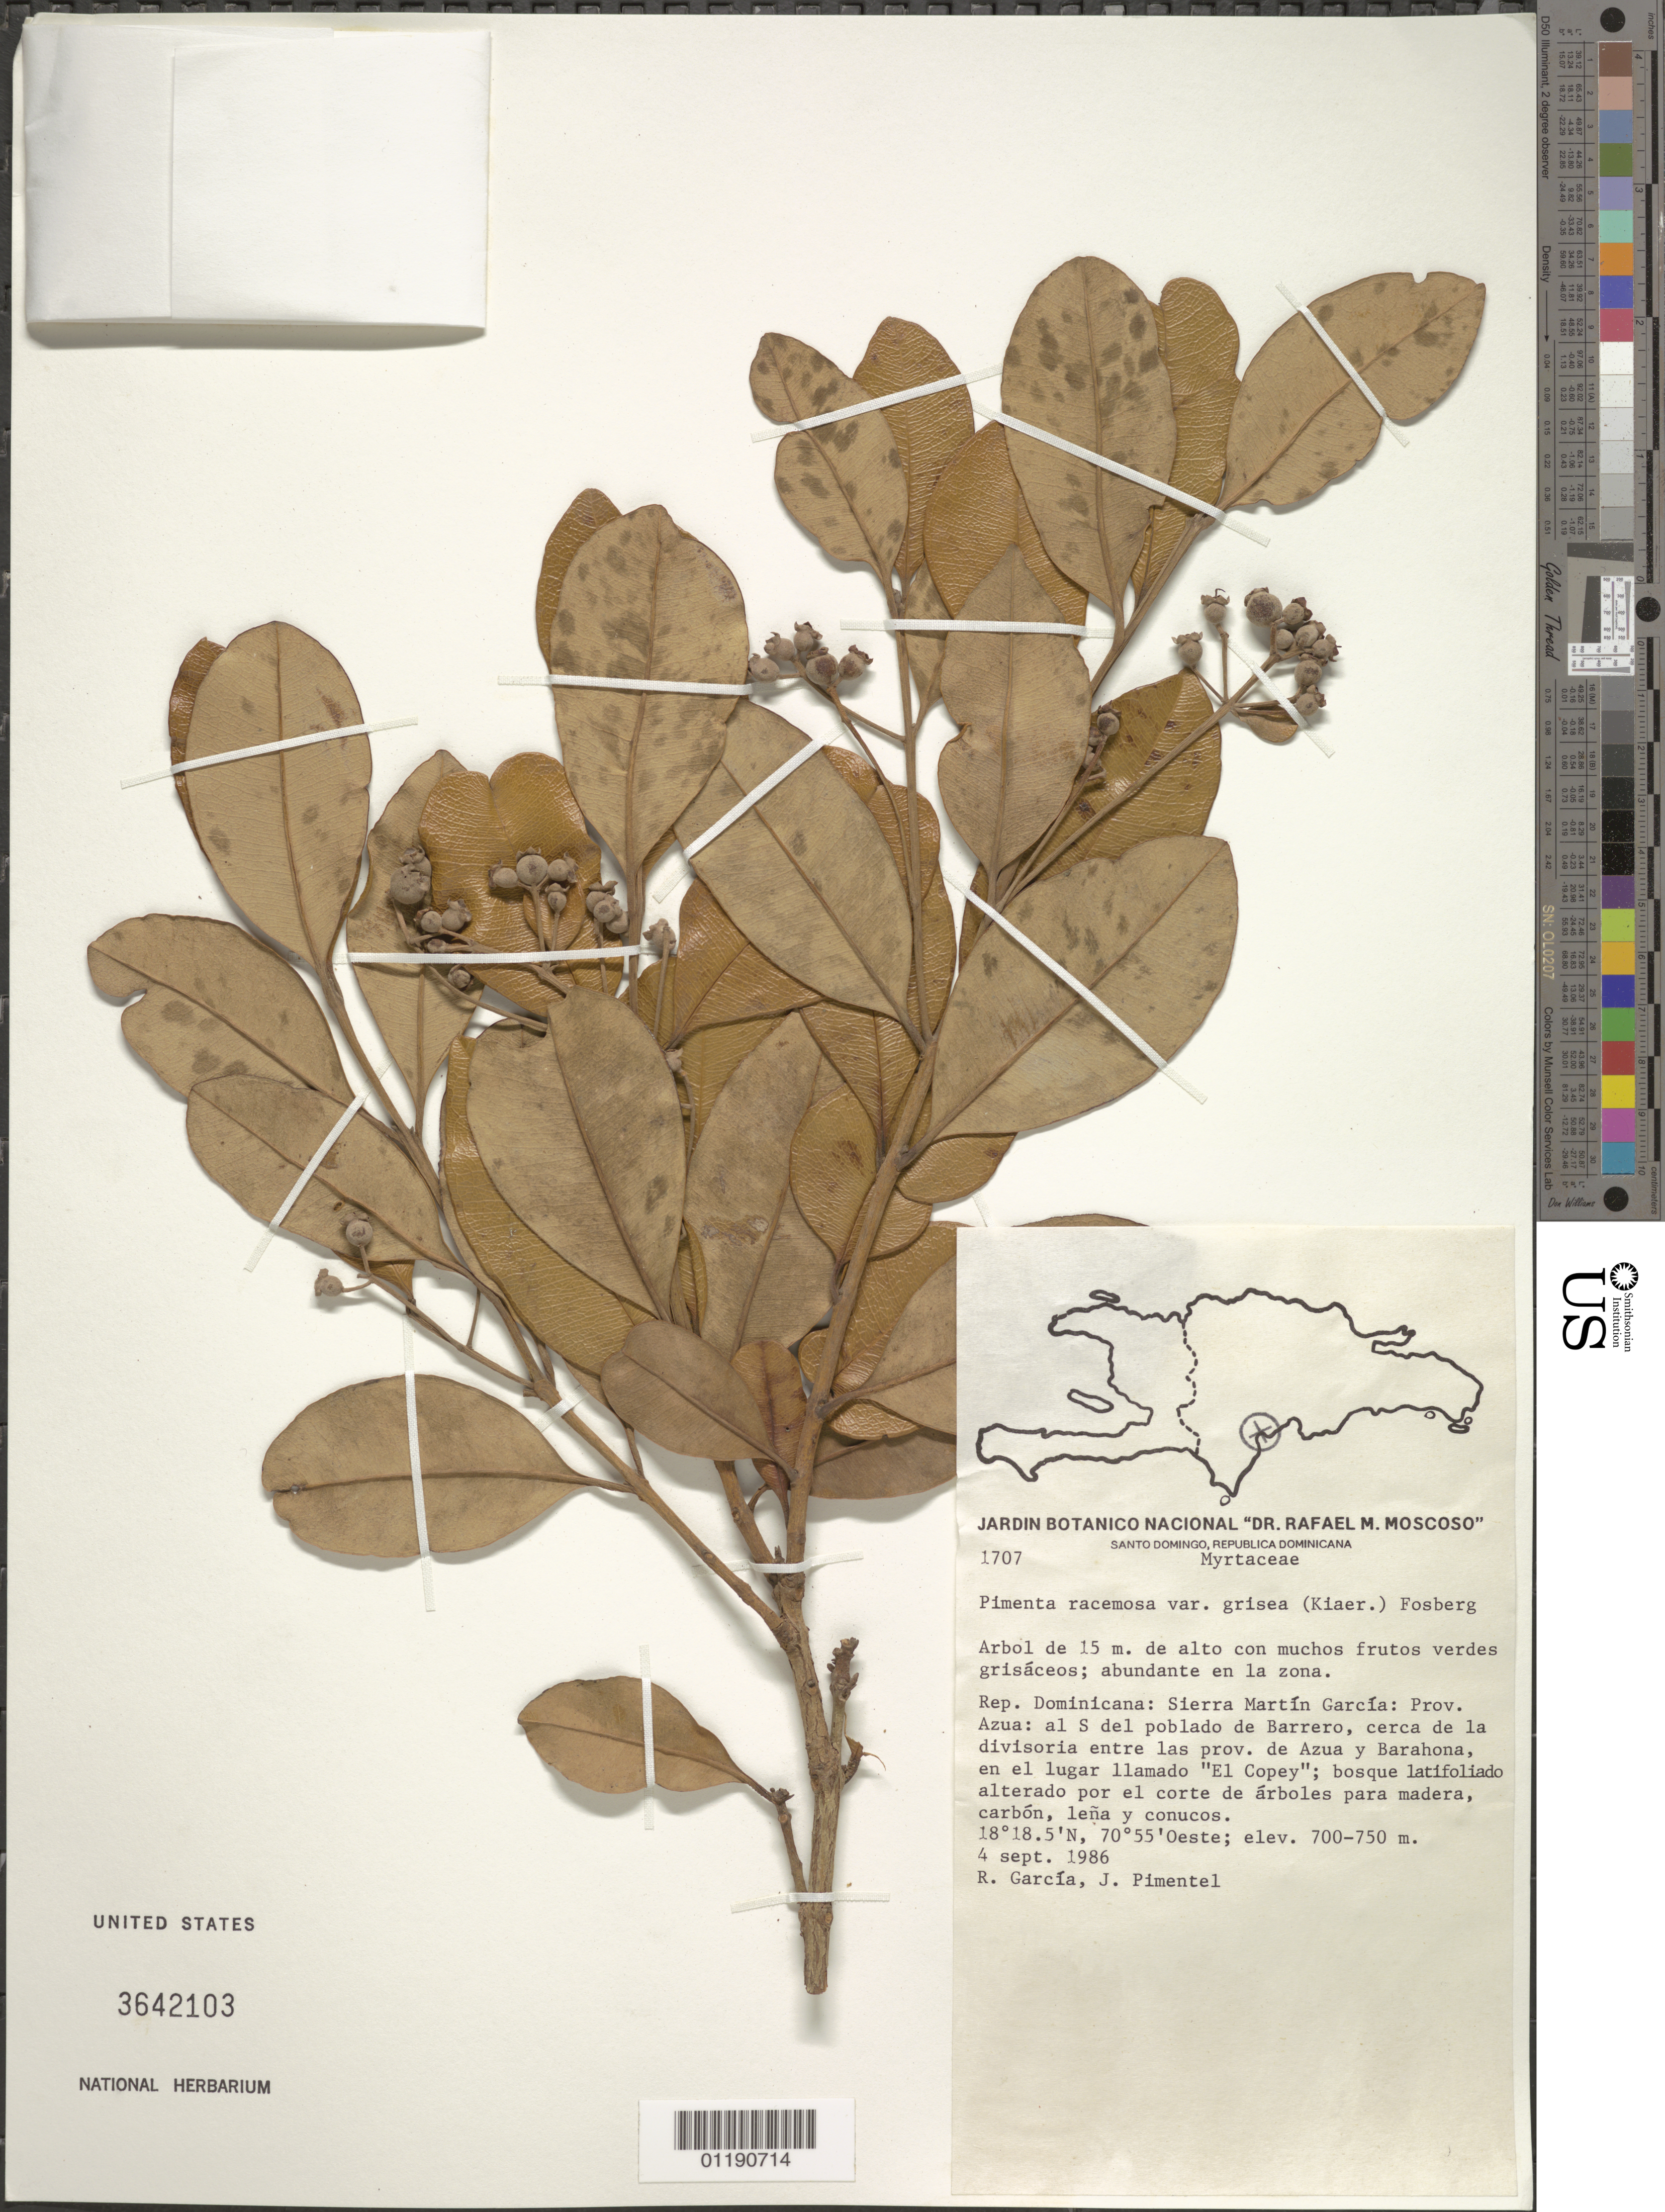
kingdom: Plantae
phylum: Tracheophyta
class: Magnoliopsida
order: Myrtales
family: Myrtaceae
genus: Pimenta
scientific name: Pimenta racemosa var. grisea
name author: (Kiaersk.) Fosberg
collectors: R. García & J. Pimentel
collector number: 1707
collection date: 1986-09-04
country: Dominican Republic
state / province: Azua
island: Hispaniola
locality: Sierra Martín García. To the S of the town Barrero, close to the divide between the provinces of Azua and Barahona, in the place called "El Copey."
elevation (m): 700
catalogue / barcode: US 3642103